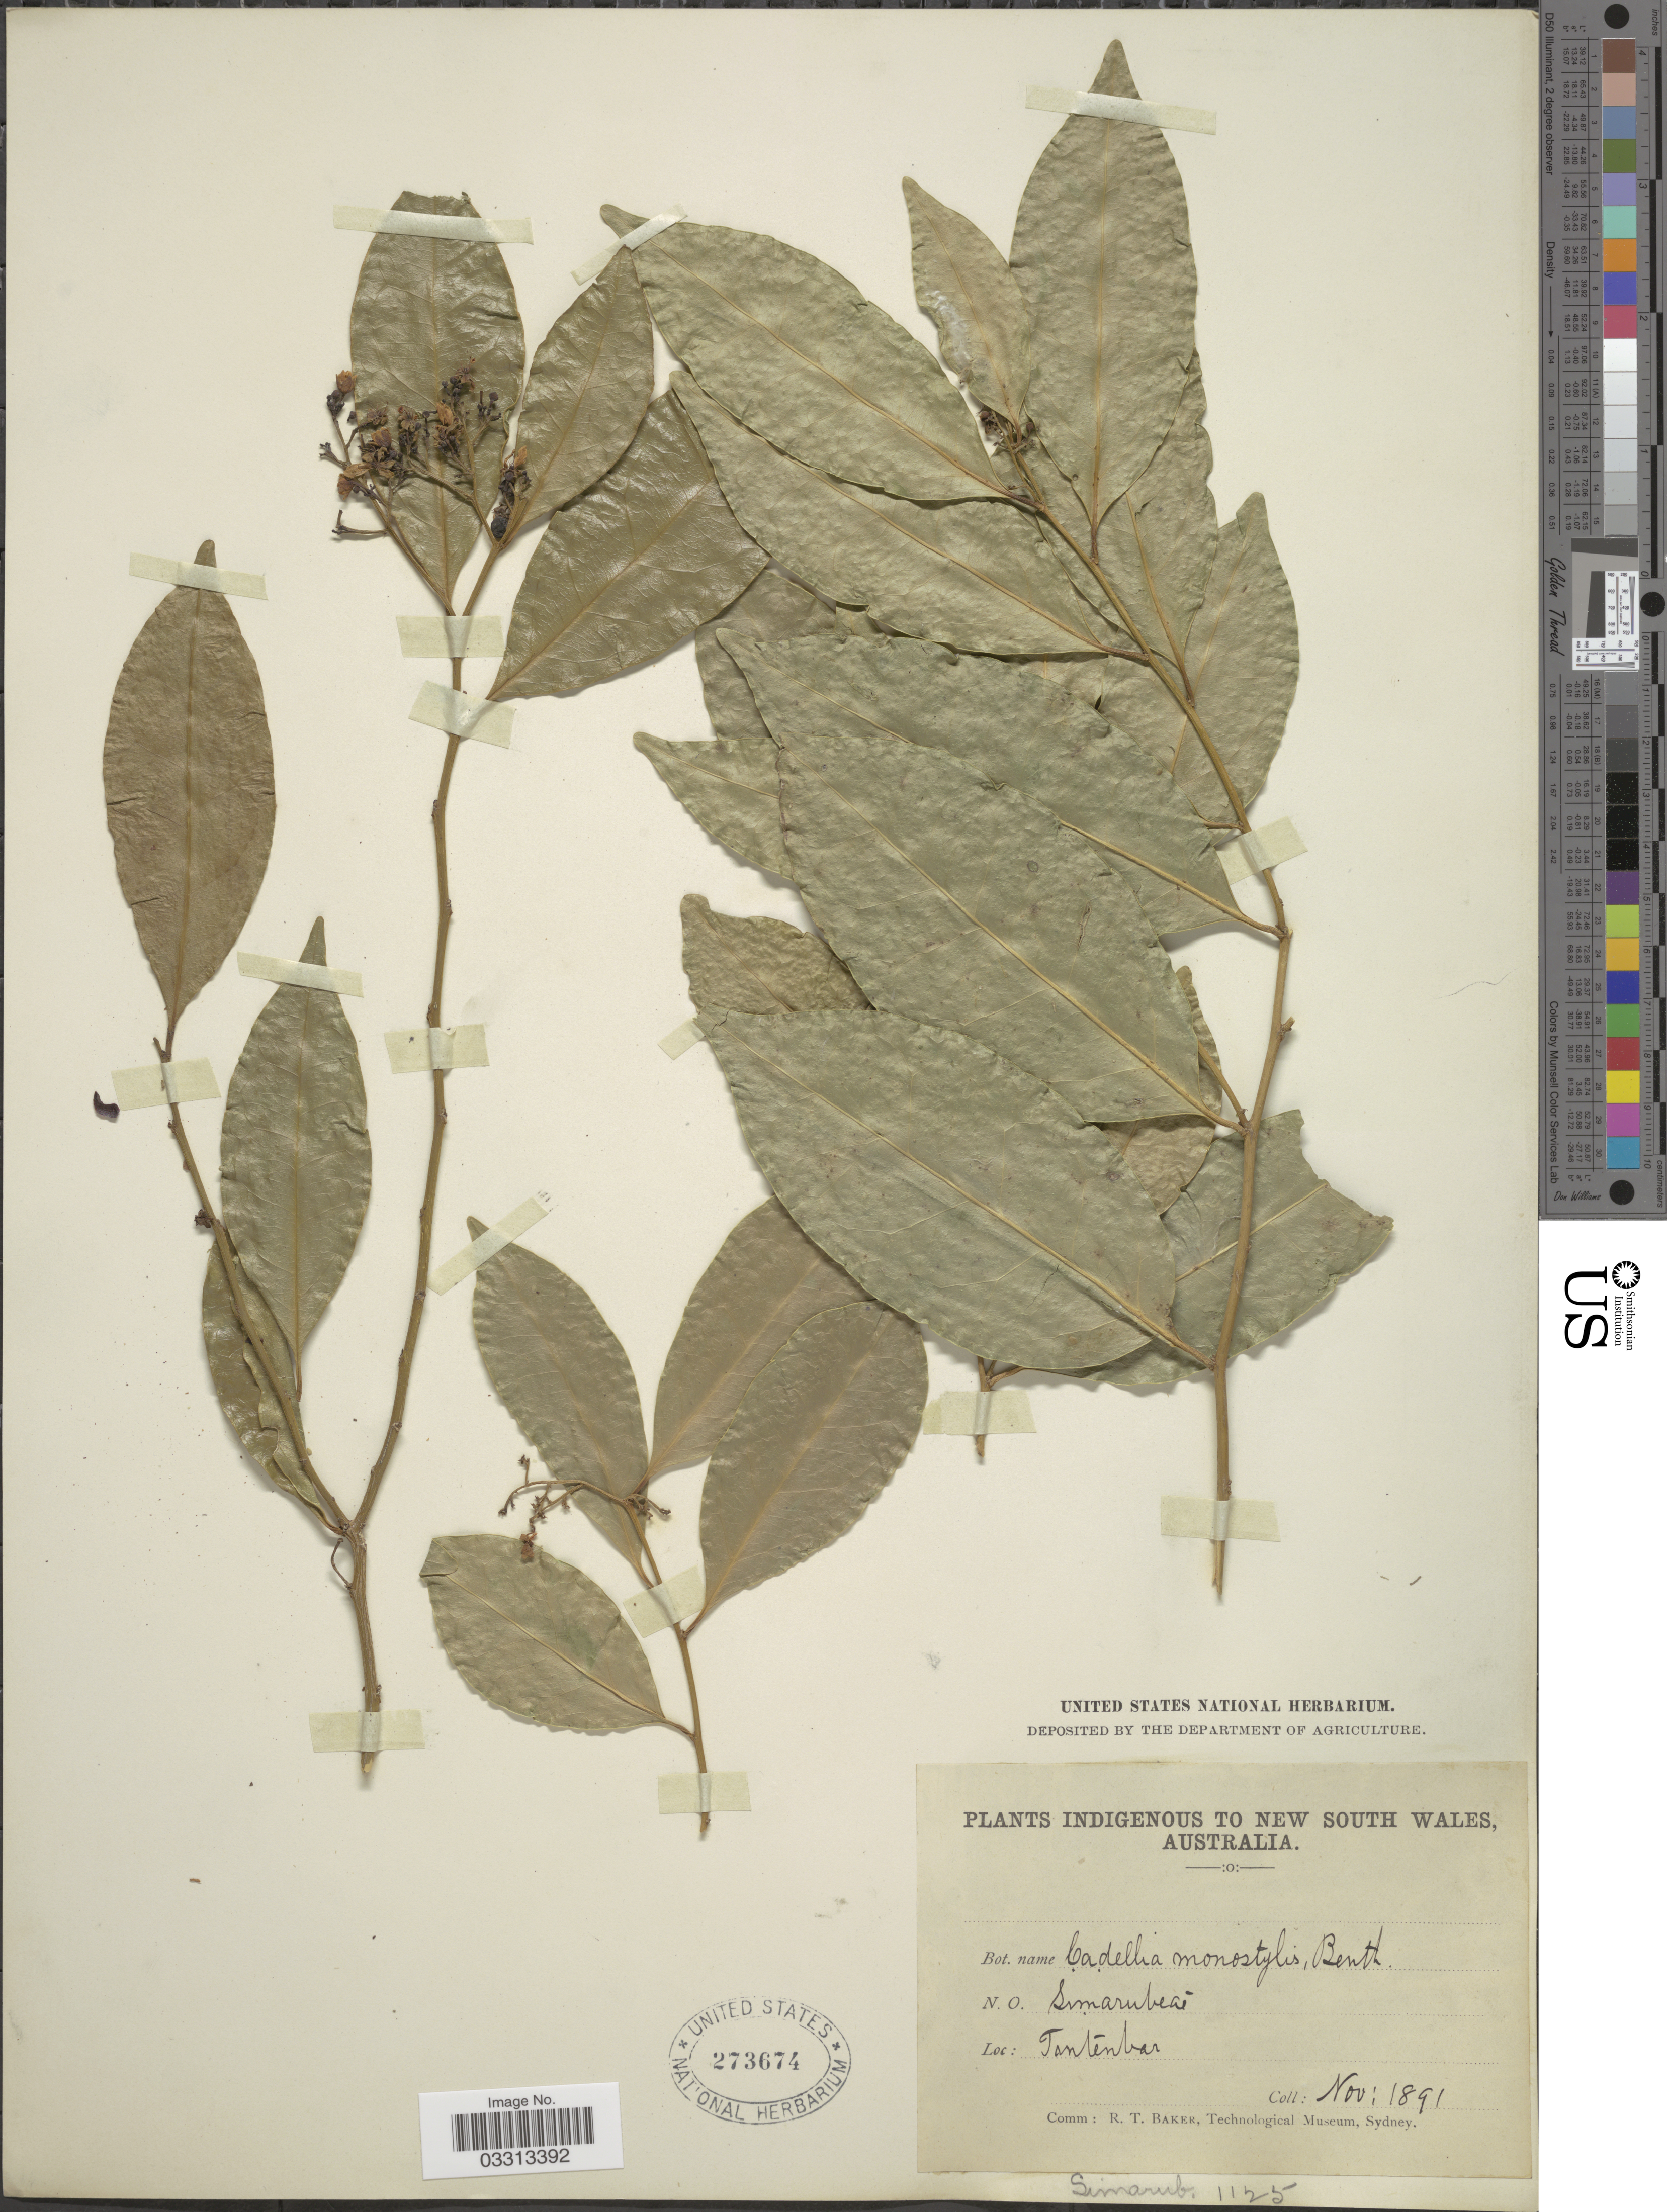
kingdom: Plantae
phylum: Tracheophyta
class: Magnoliopsida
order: Fabales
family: Surianaceae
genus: Guilfoylia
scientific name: Guilfoylia monostylis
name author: (Benth.) F. Muell.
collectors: ex herb. United States National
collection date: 1891-11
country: Australia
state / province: New South Wales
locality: Tintenbar.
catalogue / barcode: US 273674